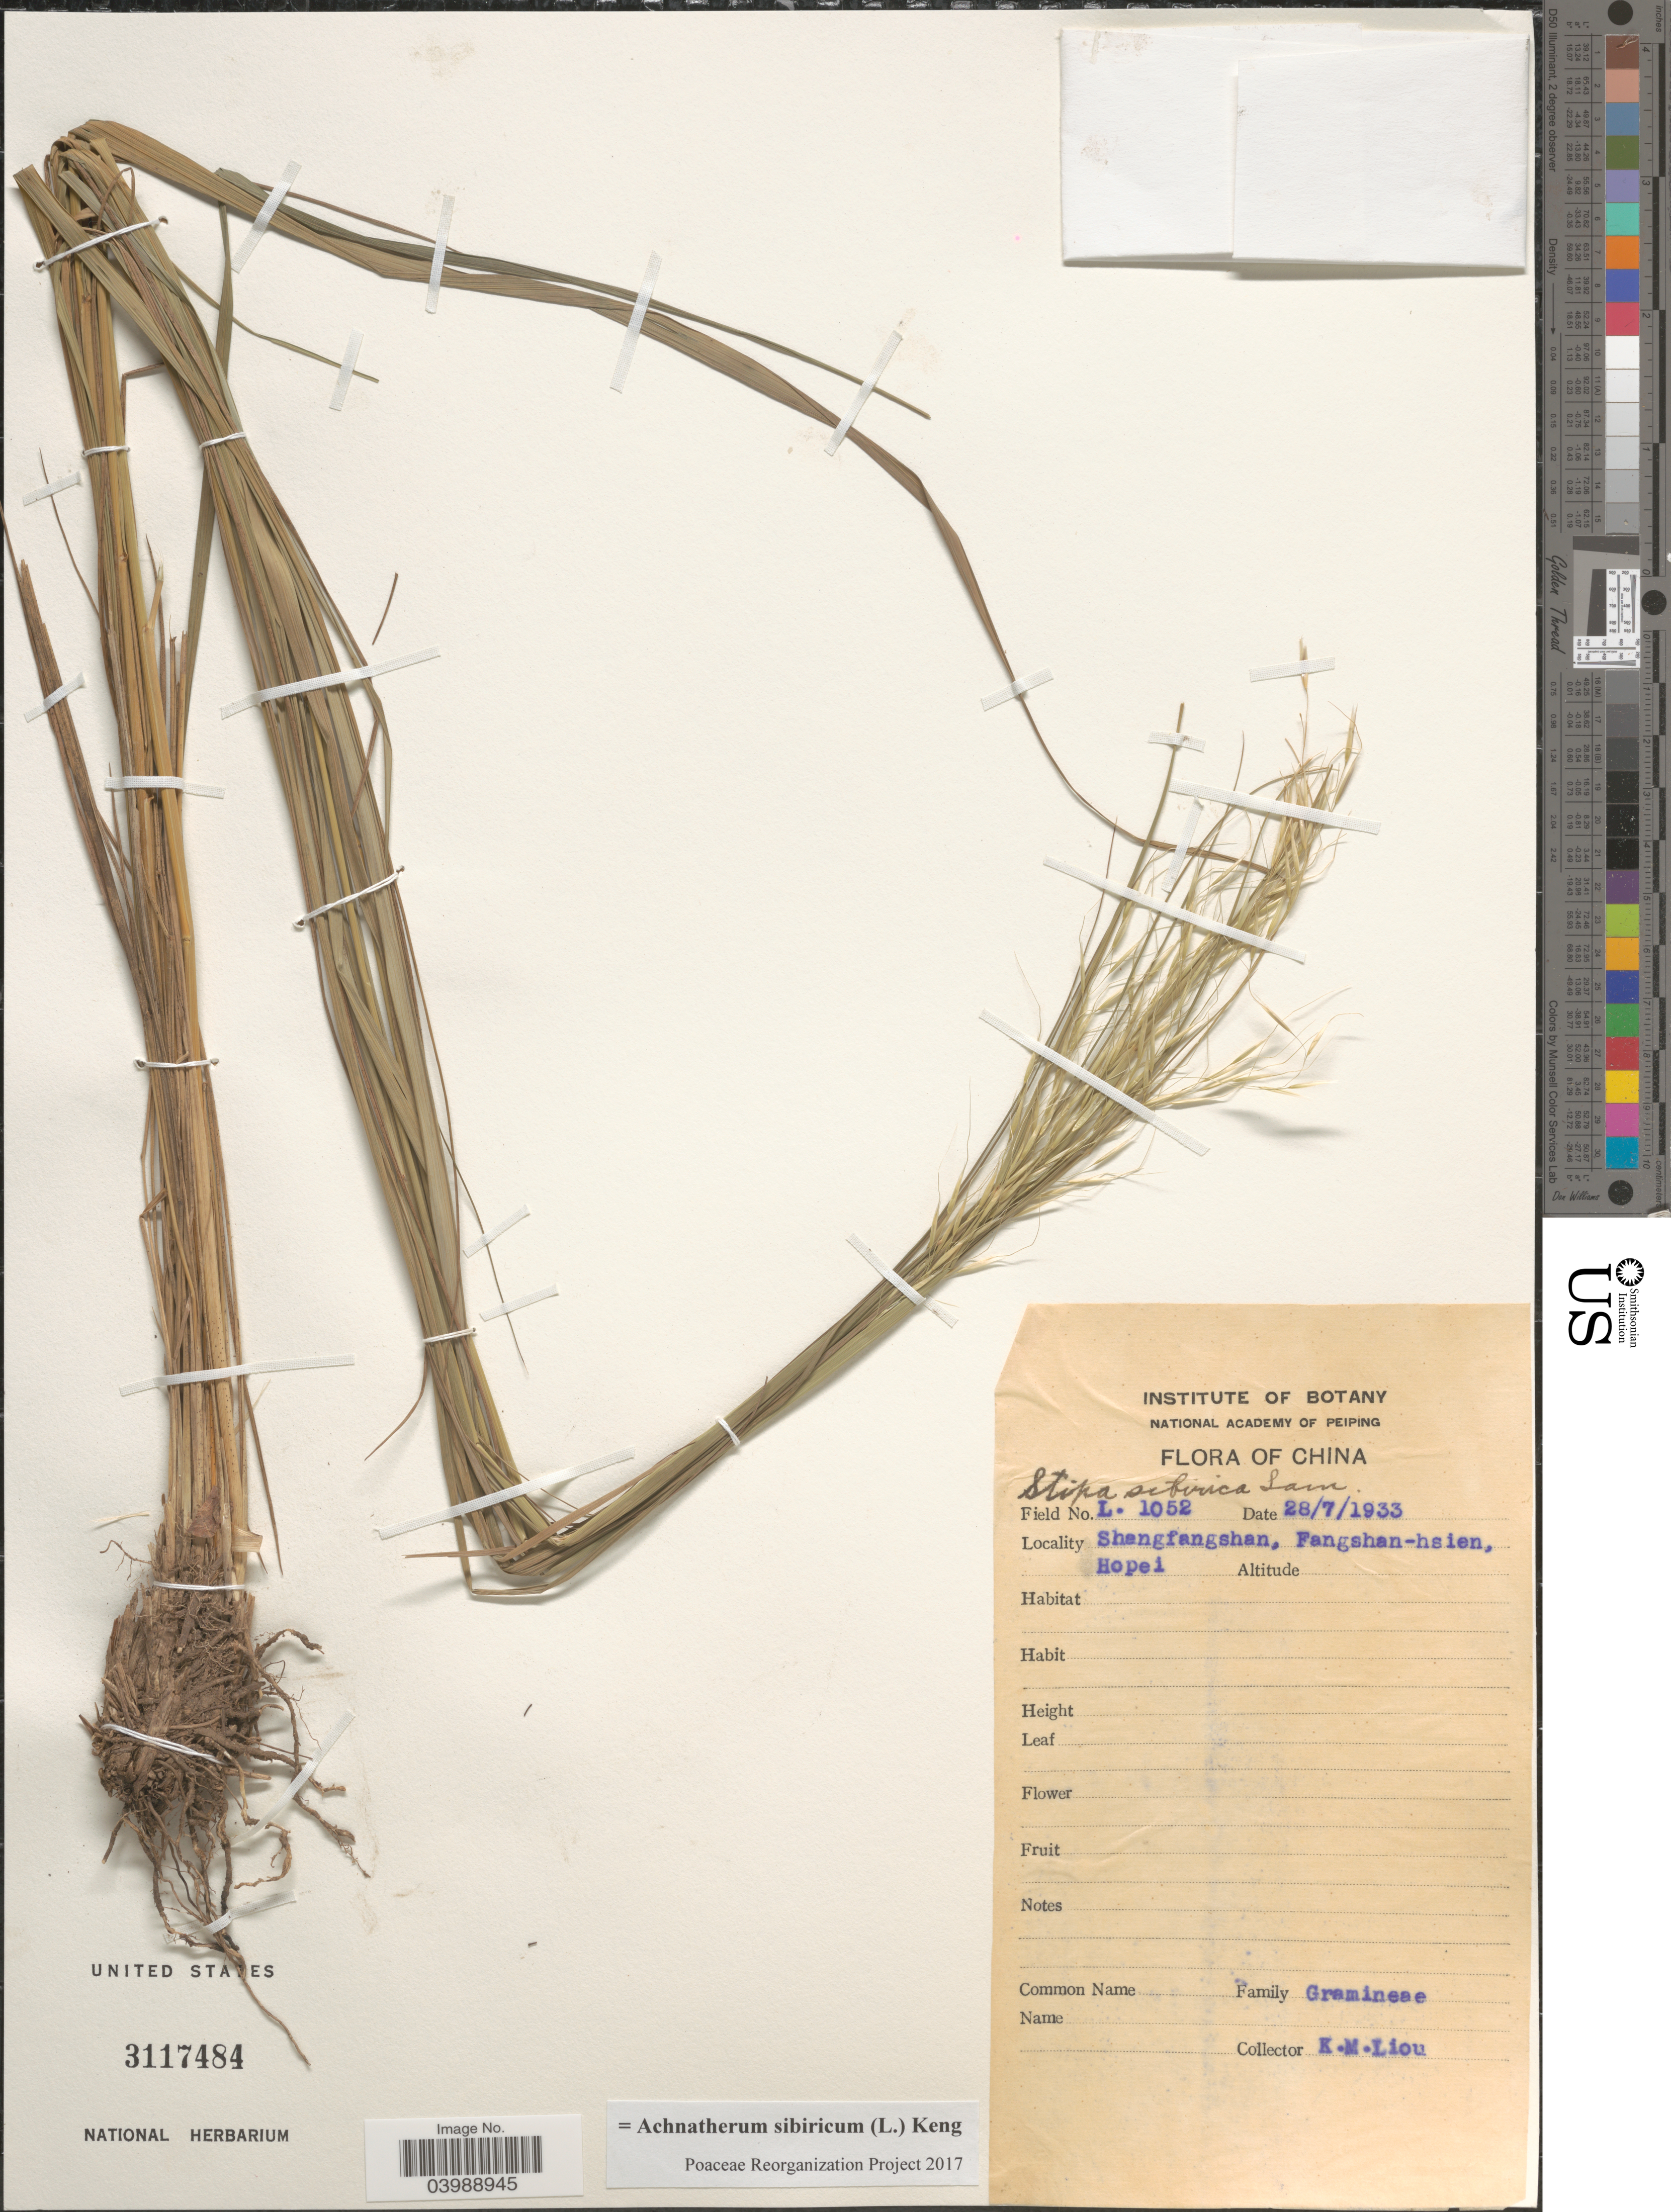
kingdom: Plantae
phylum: Tracheophyta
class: Liliopsida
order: Poales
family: Poaceae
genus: Achnatherum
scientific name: Achnatherum sibiricum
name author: (L.) Keng ex Tzvelev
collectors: K. M. Liou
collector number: L1052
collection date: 1933-07-28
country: China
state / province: Hebei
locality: Shangfangshan, Fangshan-hsien, Hopei.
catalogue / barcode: US 3117484